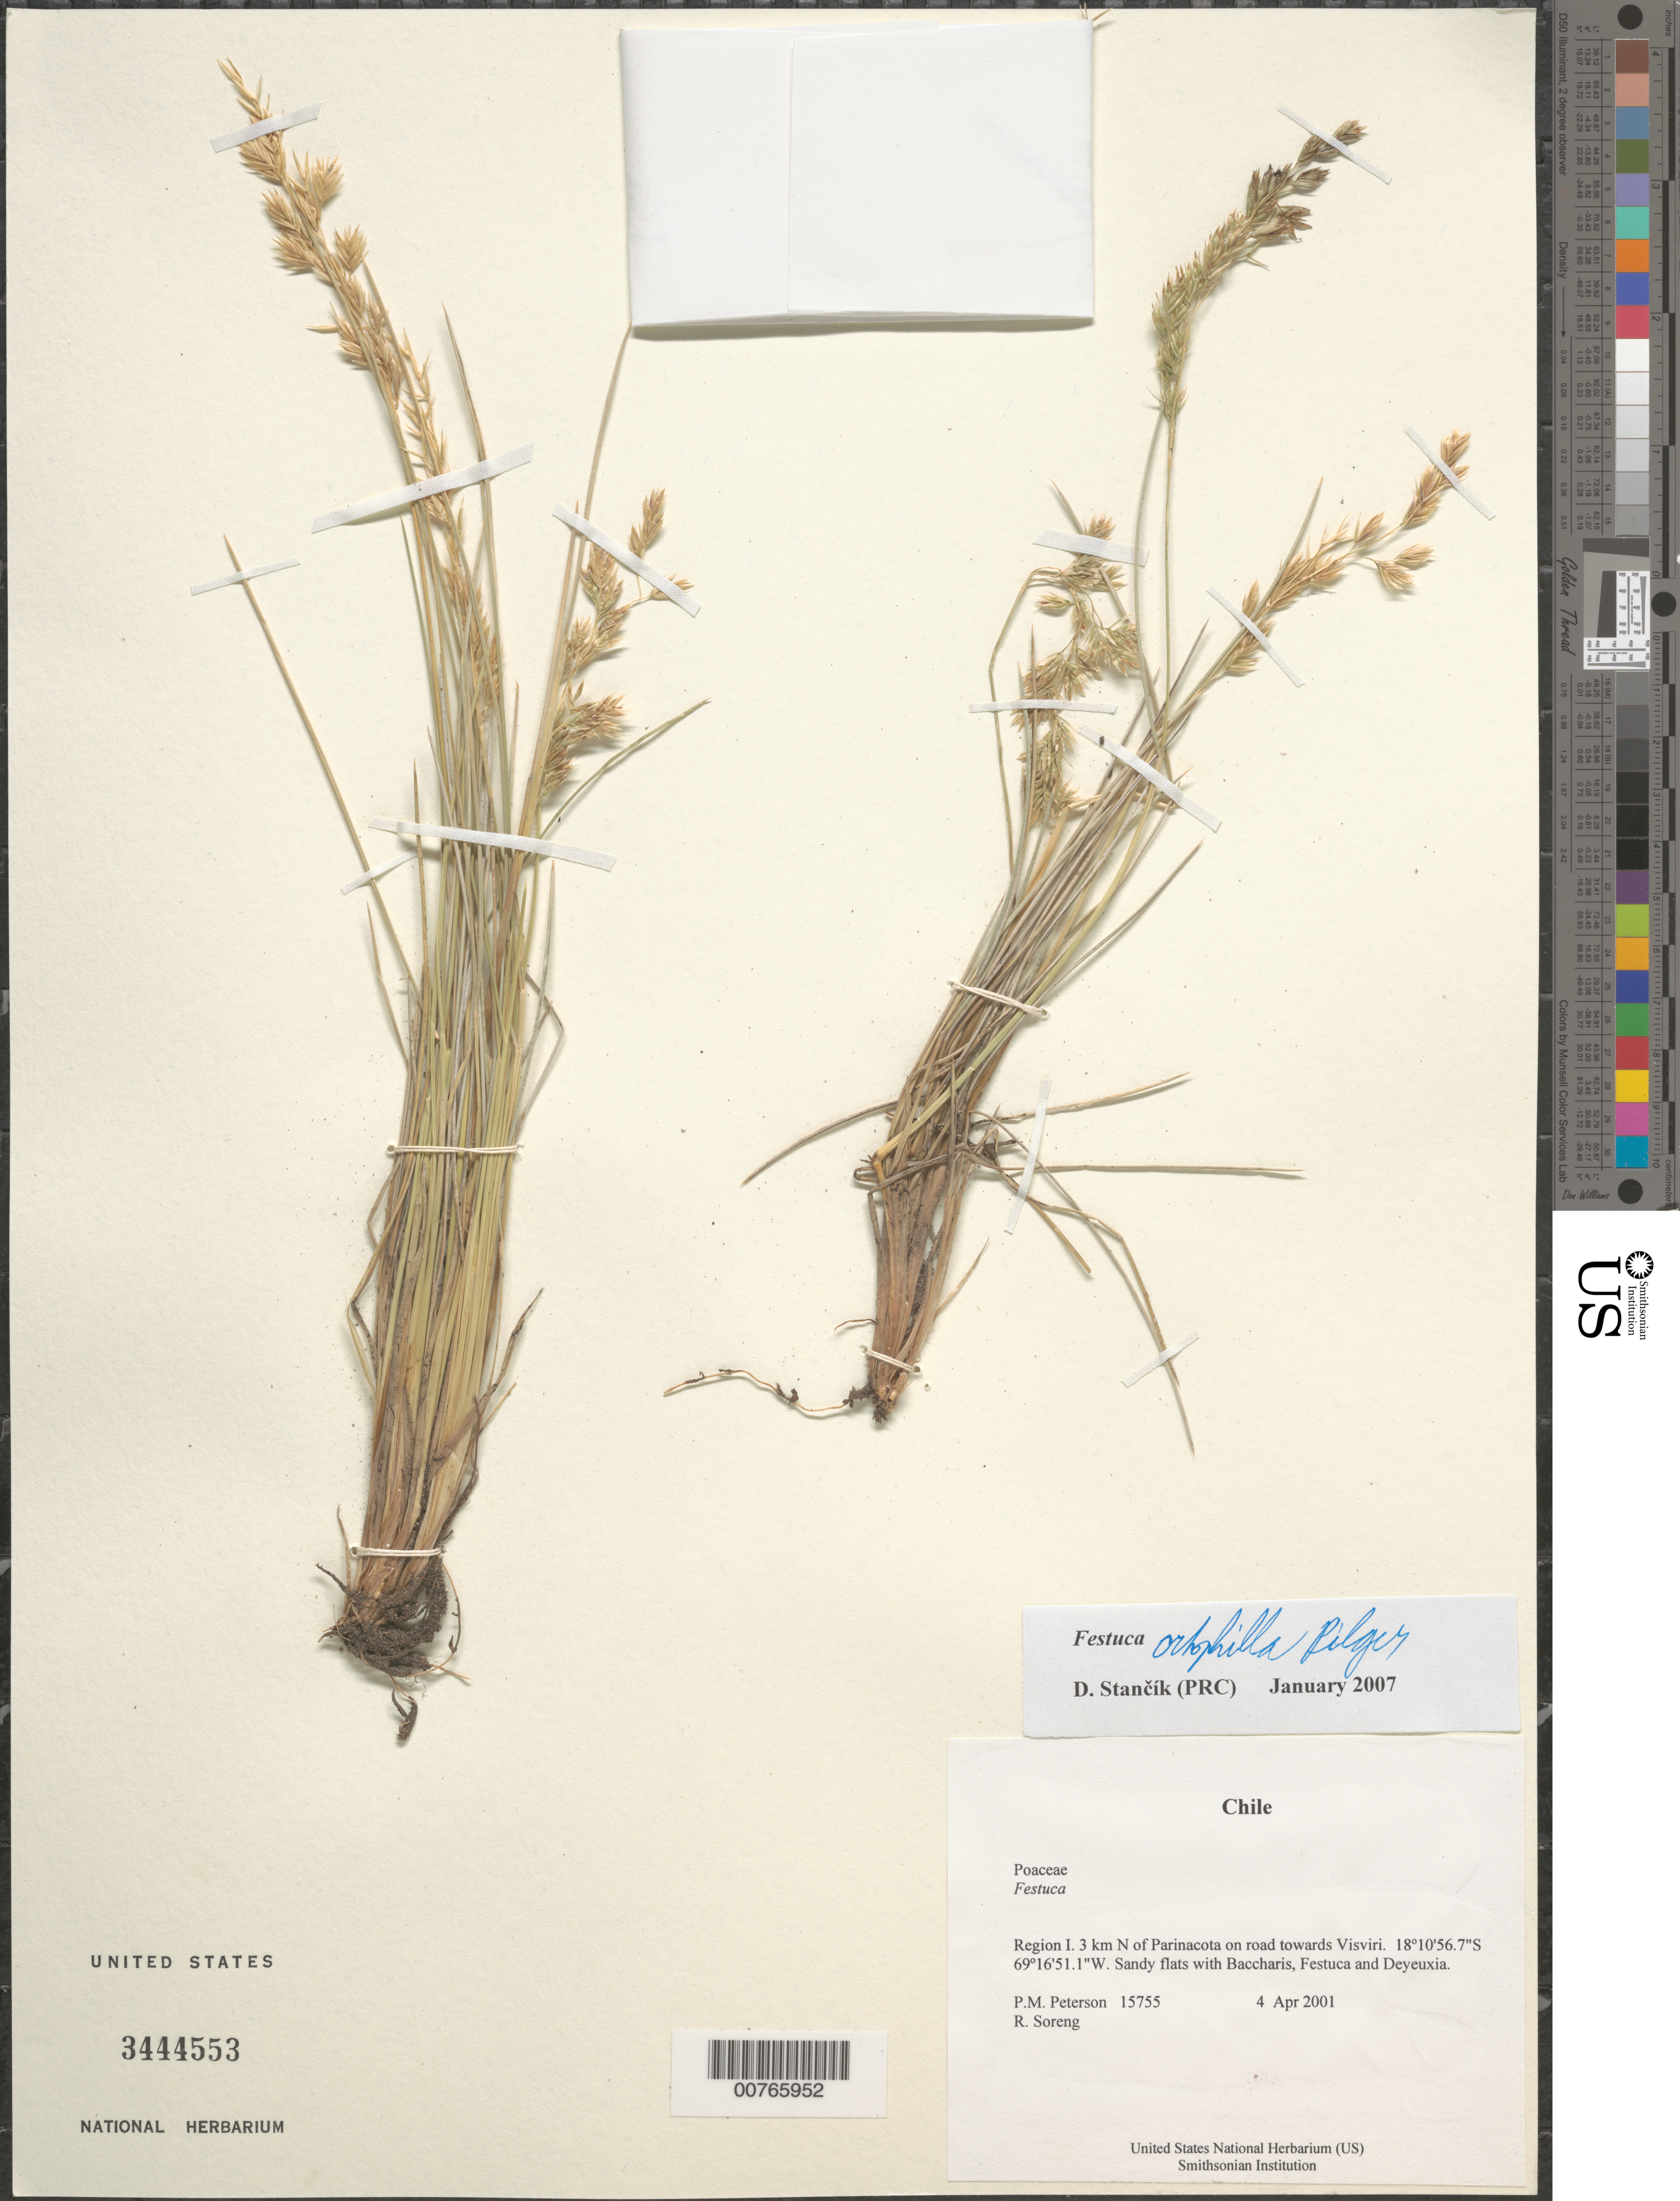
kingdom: Plantae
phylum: Tracheophyta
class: Liliopsida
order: Poales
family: Poaceae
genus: Festuca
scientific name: Festuca orthophylla var. boliviana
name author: Pilg.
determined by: Stancik, D.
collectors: P. M. Peterson & R. J. Soreng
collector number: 15755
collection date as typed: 04 Apr 2001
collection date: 2001-04-04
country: Chile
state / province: Tarapacá (I)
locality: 3 km N of Parinacota on road towards Visviri.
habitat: Sandy flats with Baccharis, Festuca and Deyeuxia.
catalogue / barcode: US 3444553